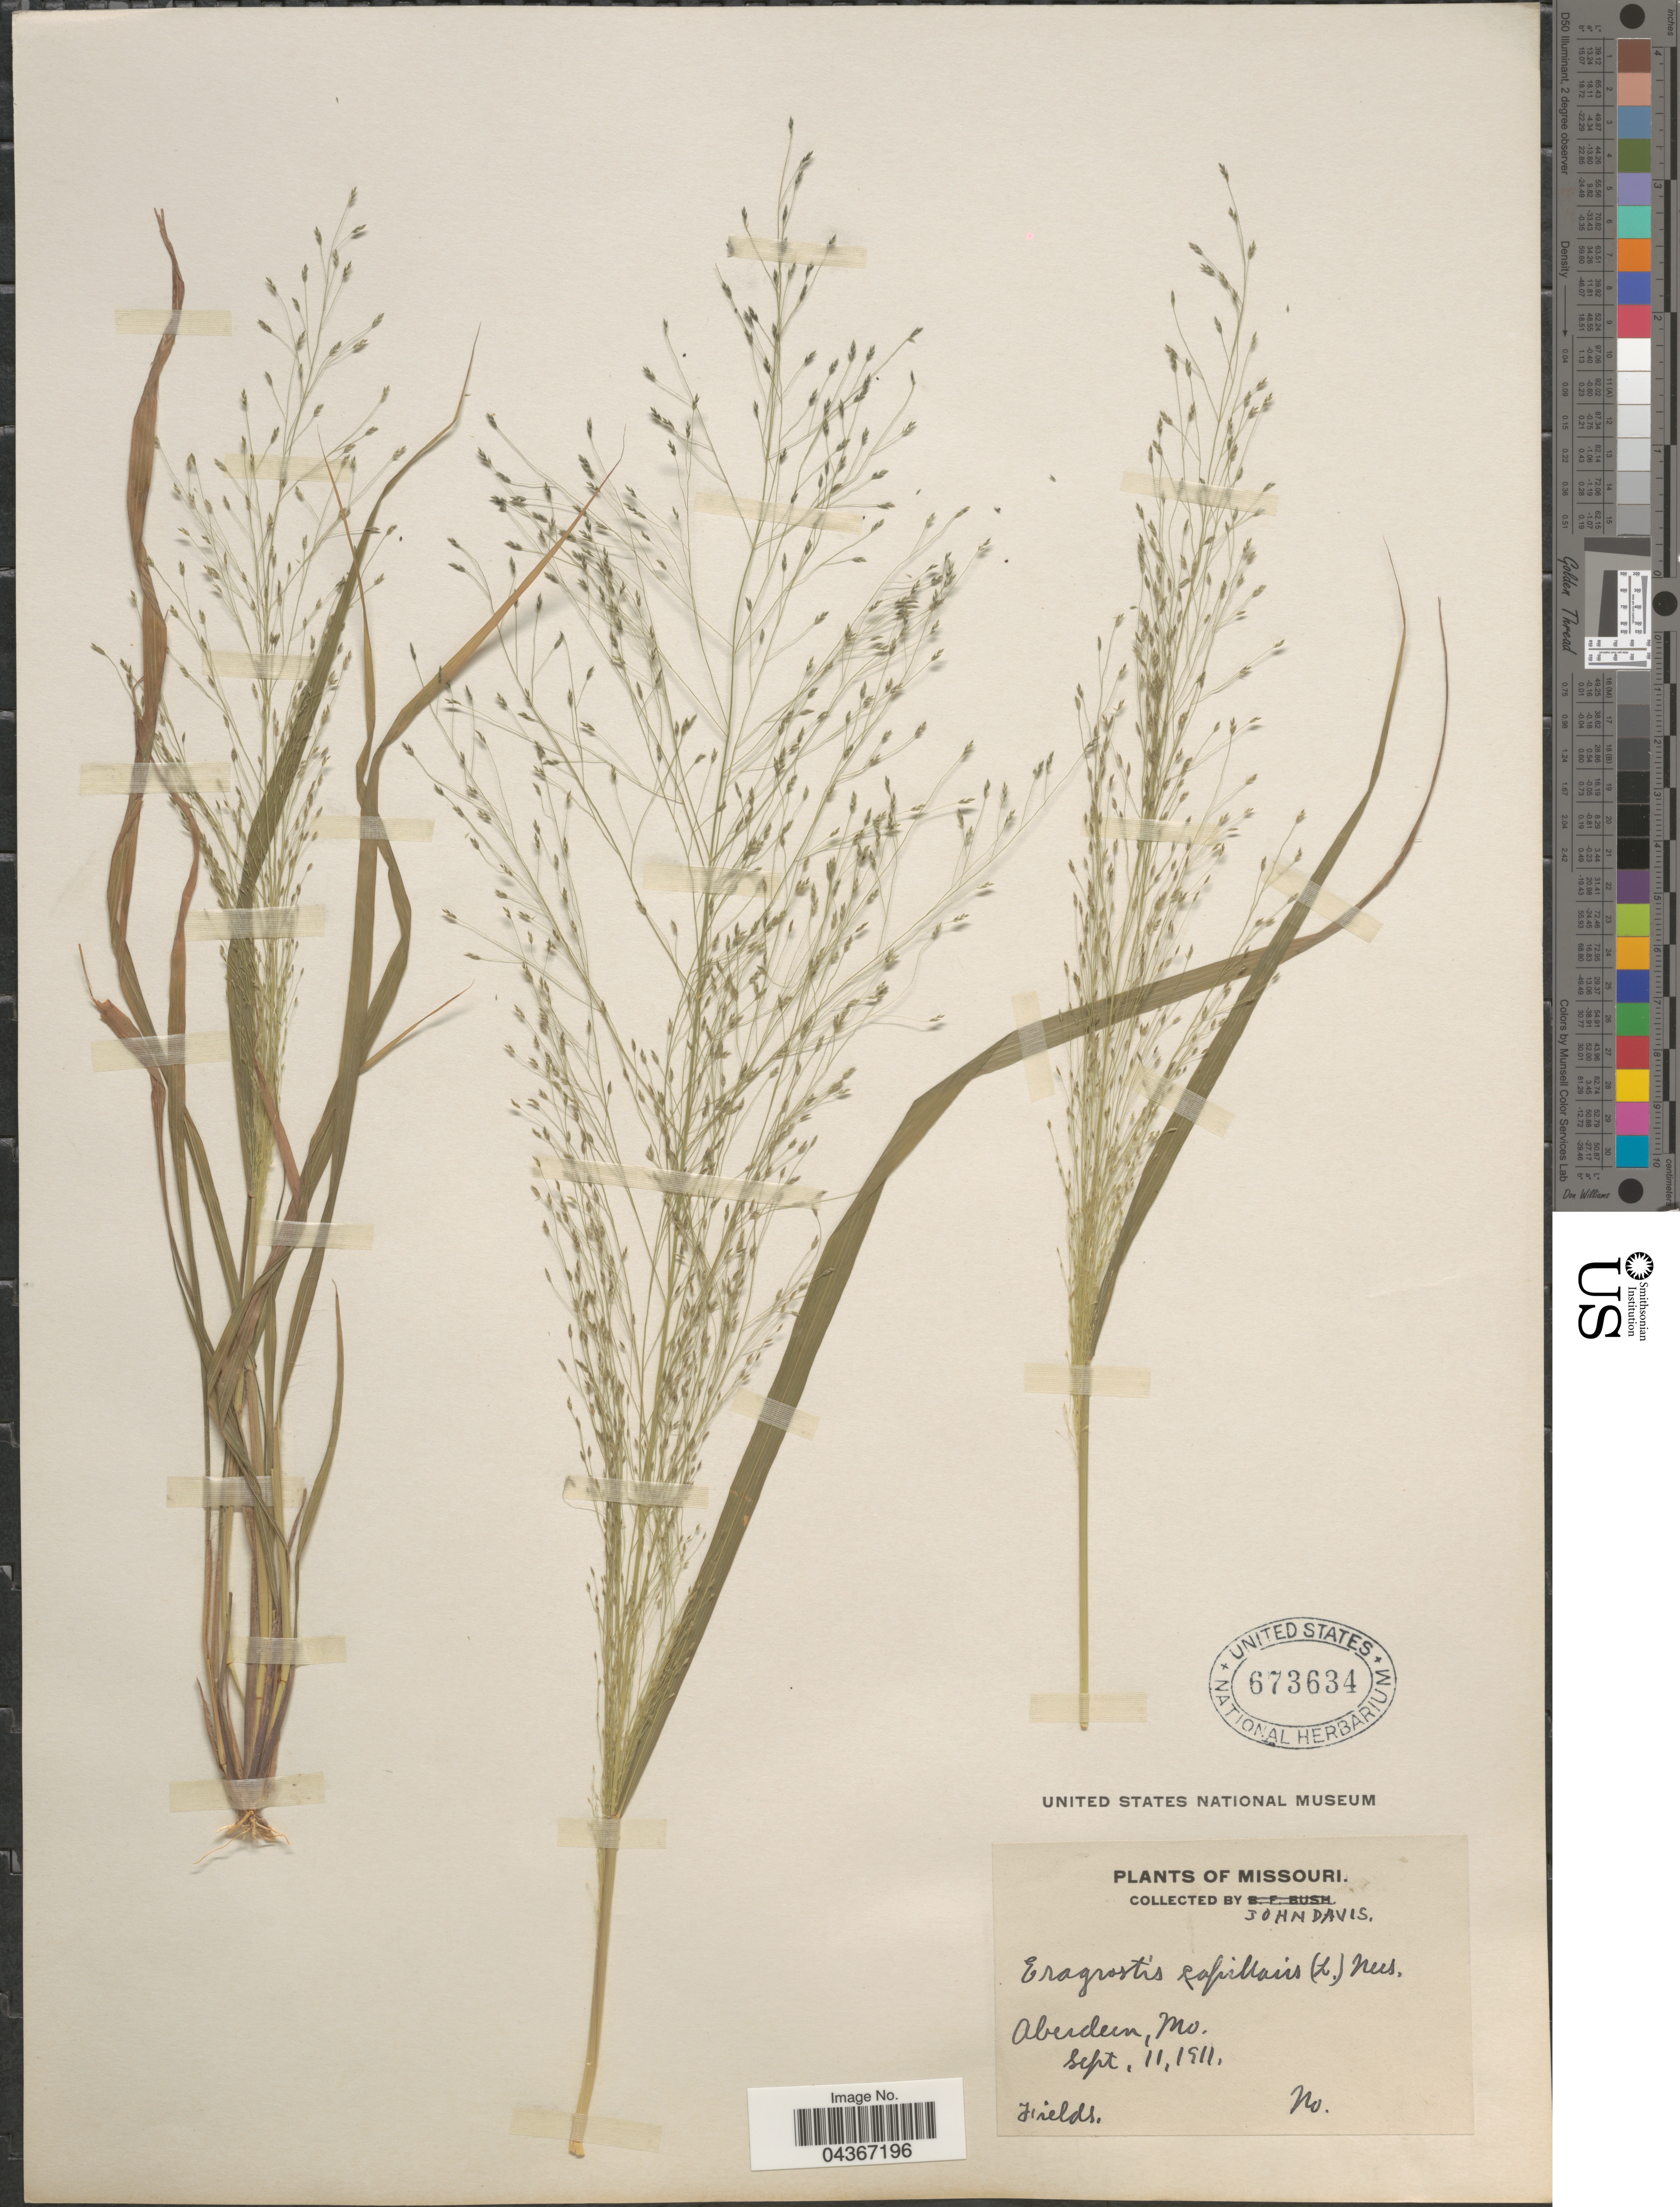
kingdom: Plantae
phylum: Tracheophyta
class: Liliopsida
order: Poales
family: Poaceae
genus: Eragrostis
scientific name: Eragrostis capillaris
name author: (L.) Nees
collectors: J. Davis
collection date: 1911-09-11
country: United States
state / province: Missouri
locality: Aberdeen.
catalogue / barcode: US 673634